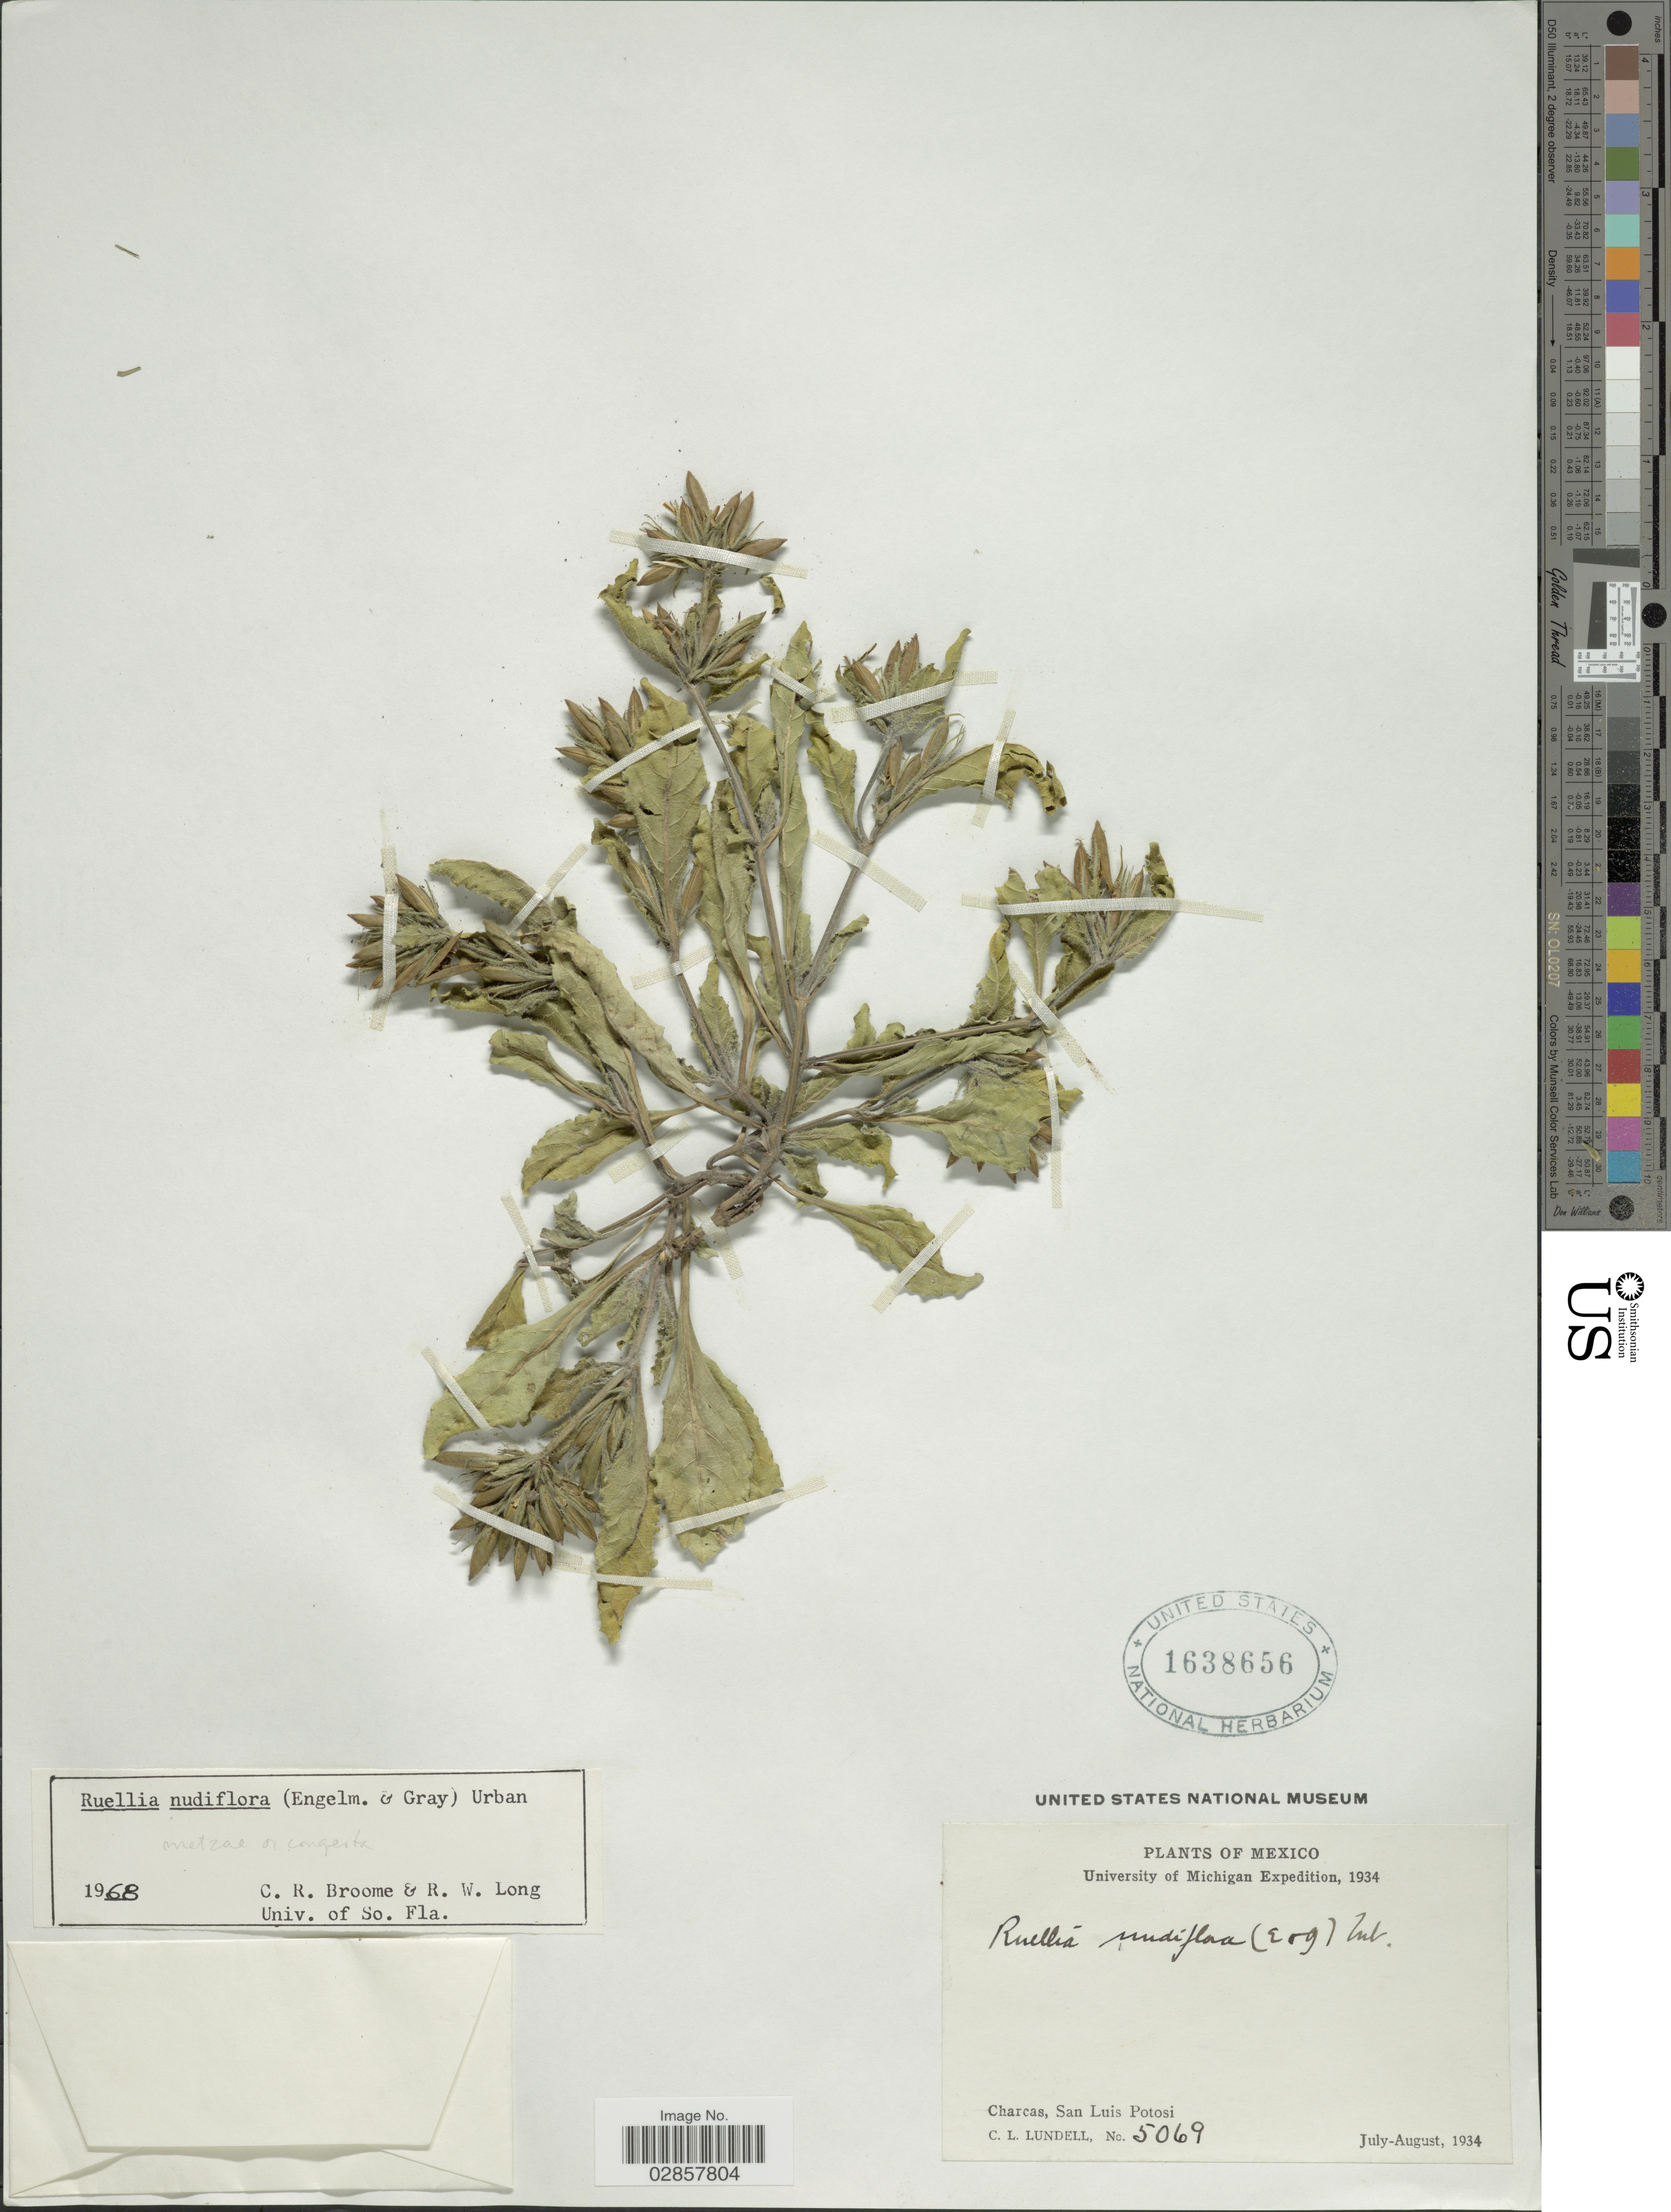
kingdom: Plantae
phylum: Tracheophyta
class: Magnoliopsida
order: Lamiales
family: Acanthaceae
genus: Ruellia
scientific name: Ruellia nudiflora var. congesta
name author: Leonard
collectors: C. L. Lundell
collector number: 5069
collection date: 1934-07/1934-08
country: Mexico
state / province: San Luis Potosí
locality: Charcas.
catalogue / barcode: US 1638656